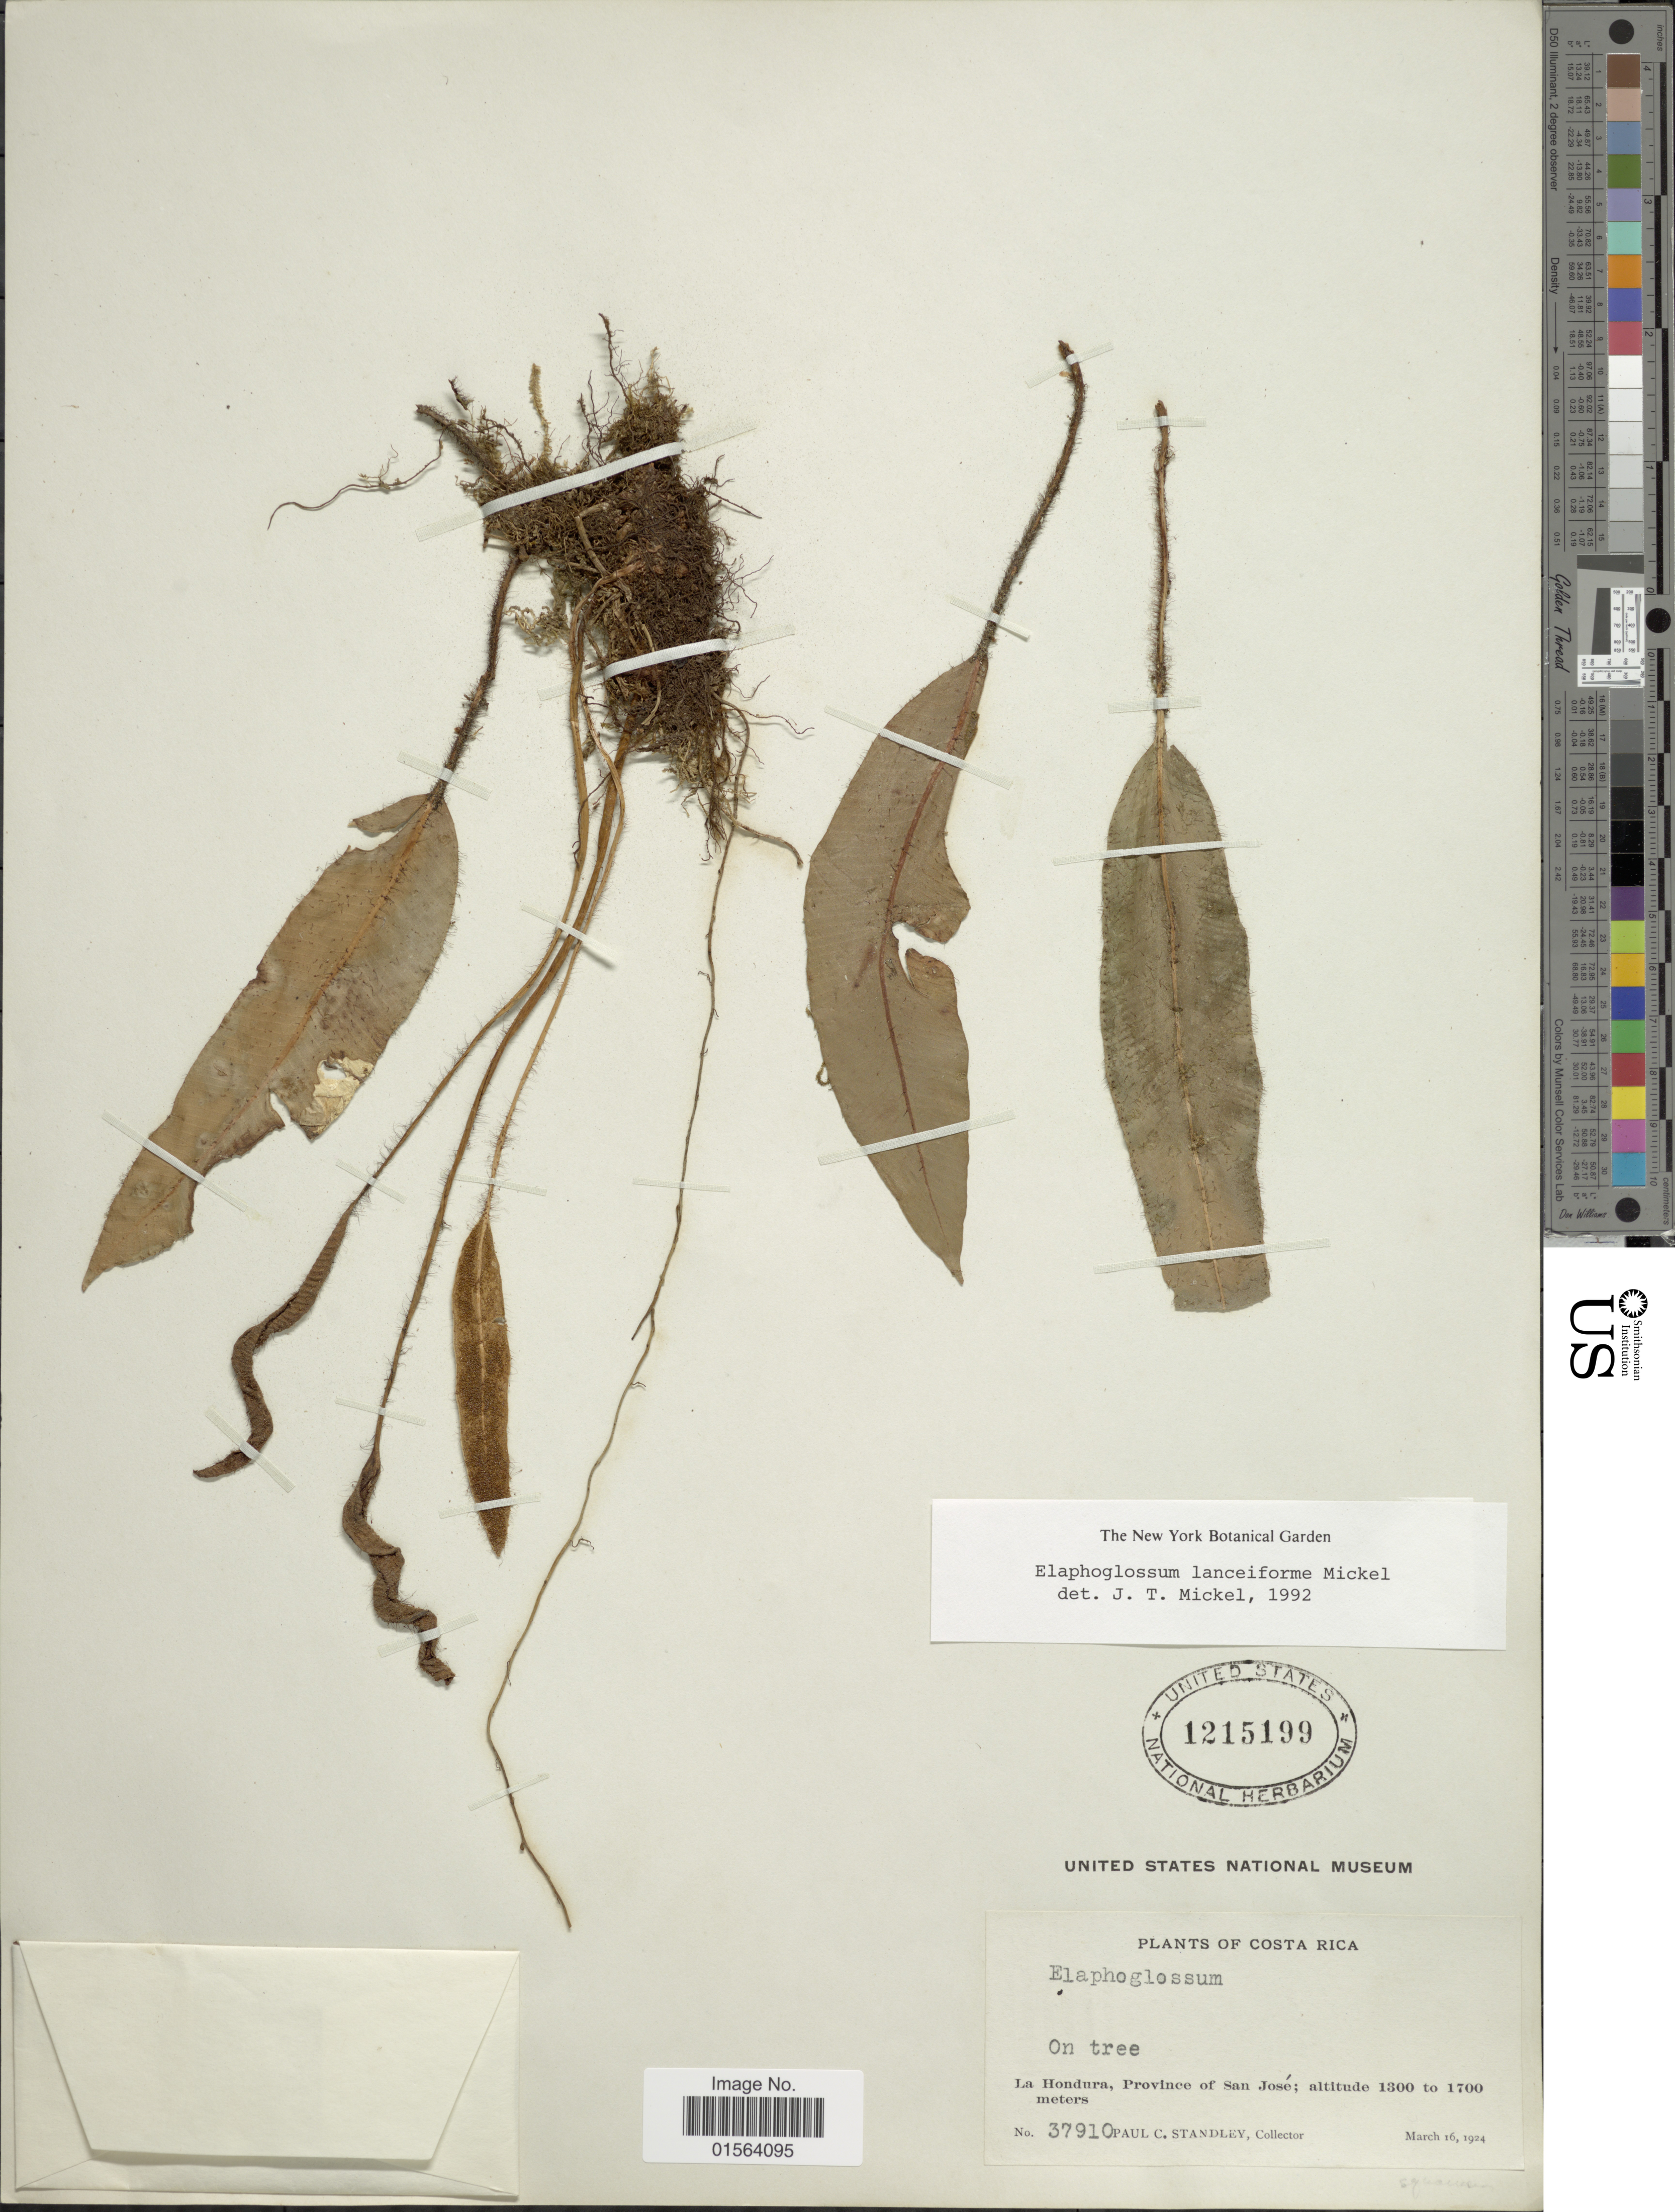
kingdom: Plantae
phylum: Tracheophyta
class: Polypodiopsida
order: Polypodiales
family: Dryopteridaceae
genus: Elaphoglossum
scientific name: Elaphoglossum lanceiforme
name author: Mickel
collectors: P. C. Standley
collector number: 37910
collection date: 1924-03-16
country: Costa Rica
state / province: San José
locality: La Hondura, Province of San Jose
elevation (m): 1300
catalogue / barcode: US 1215199